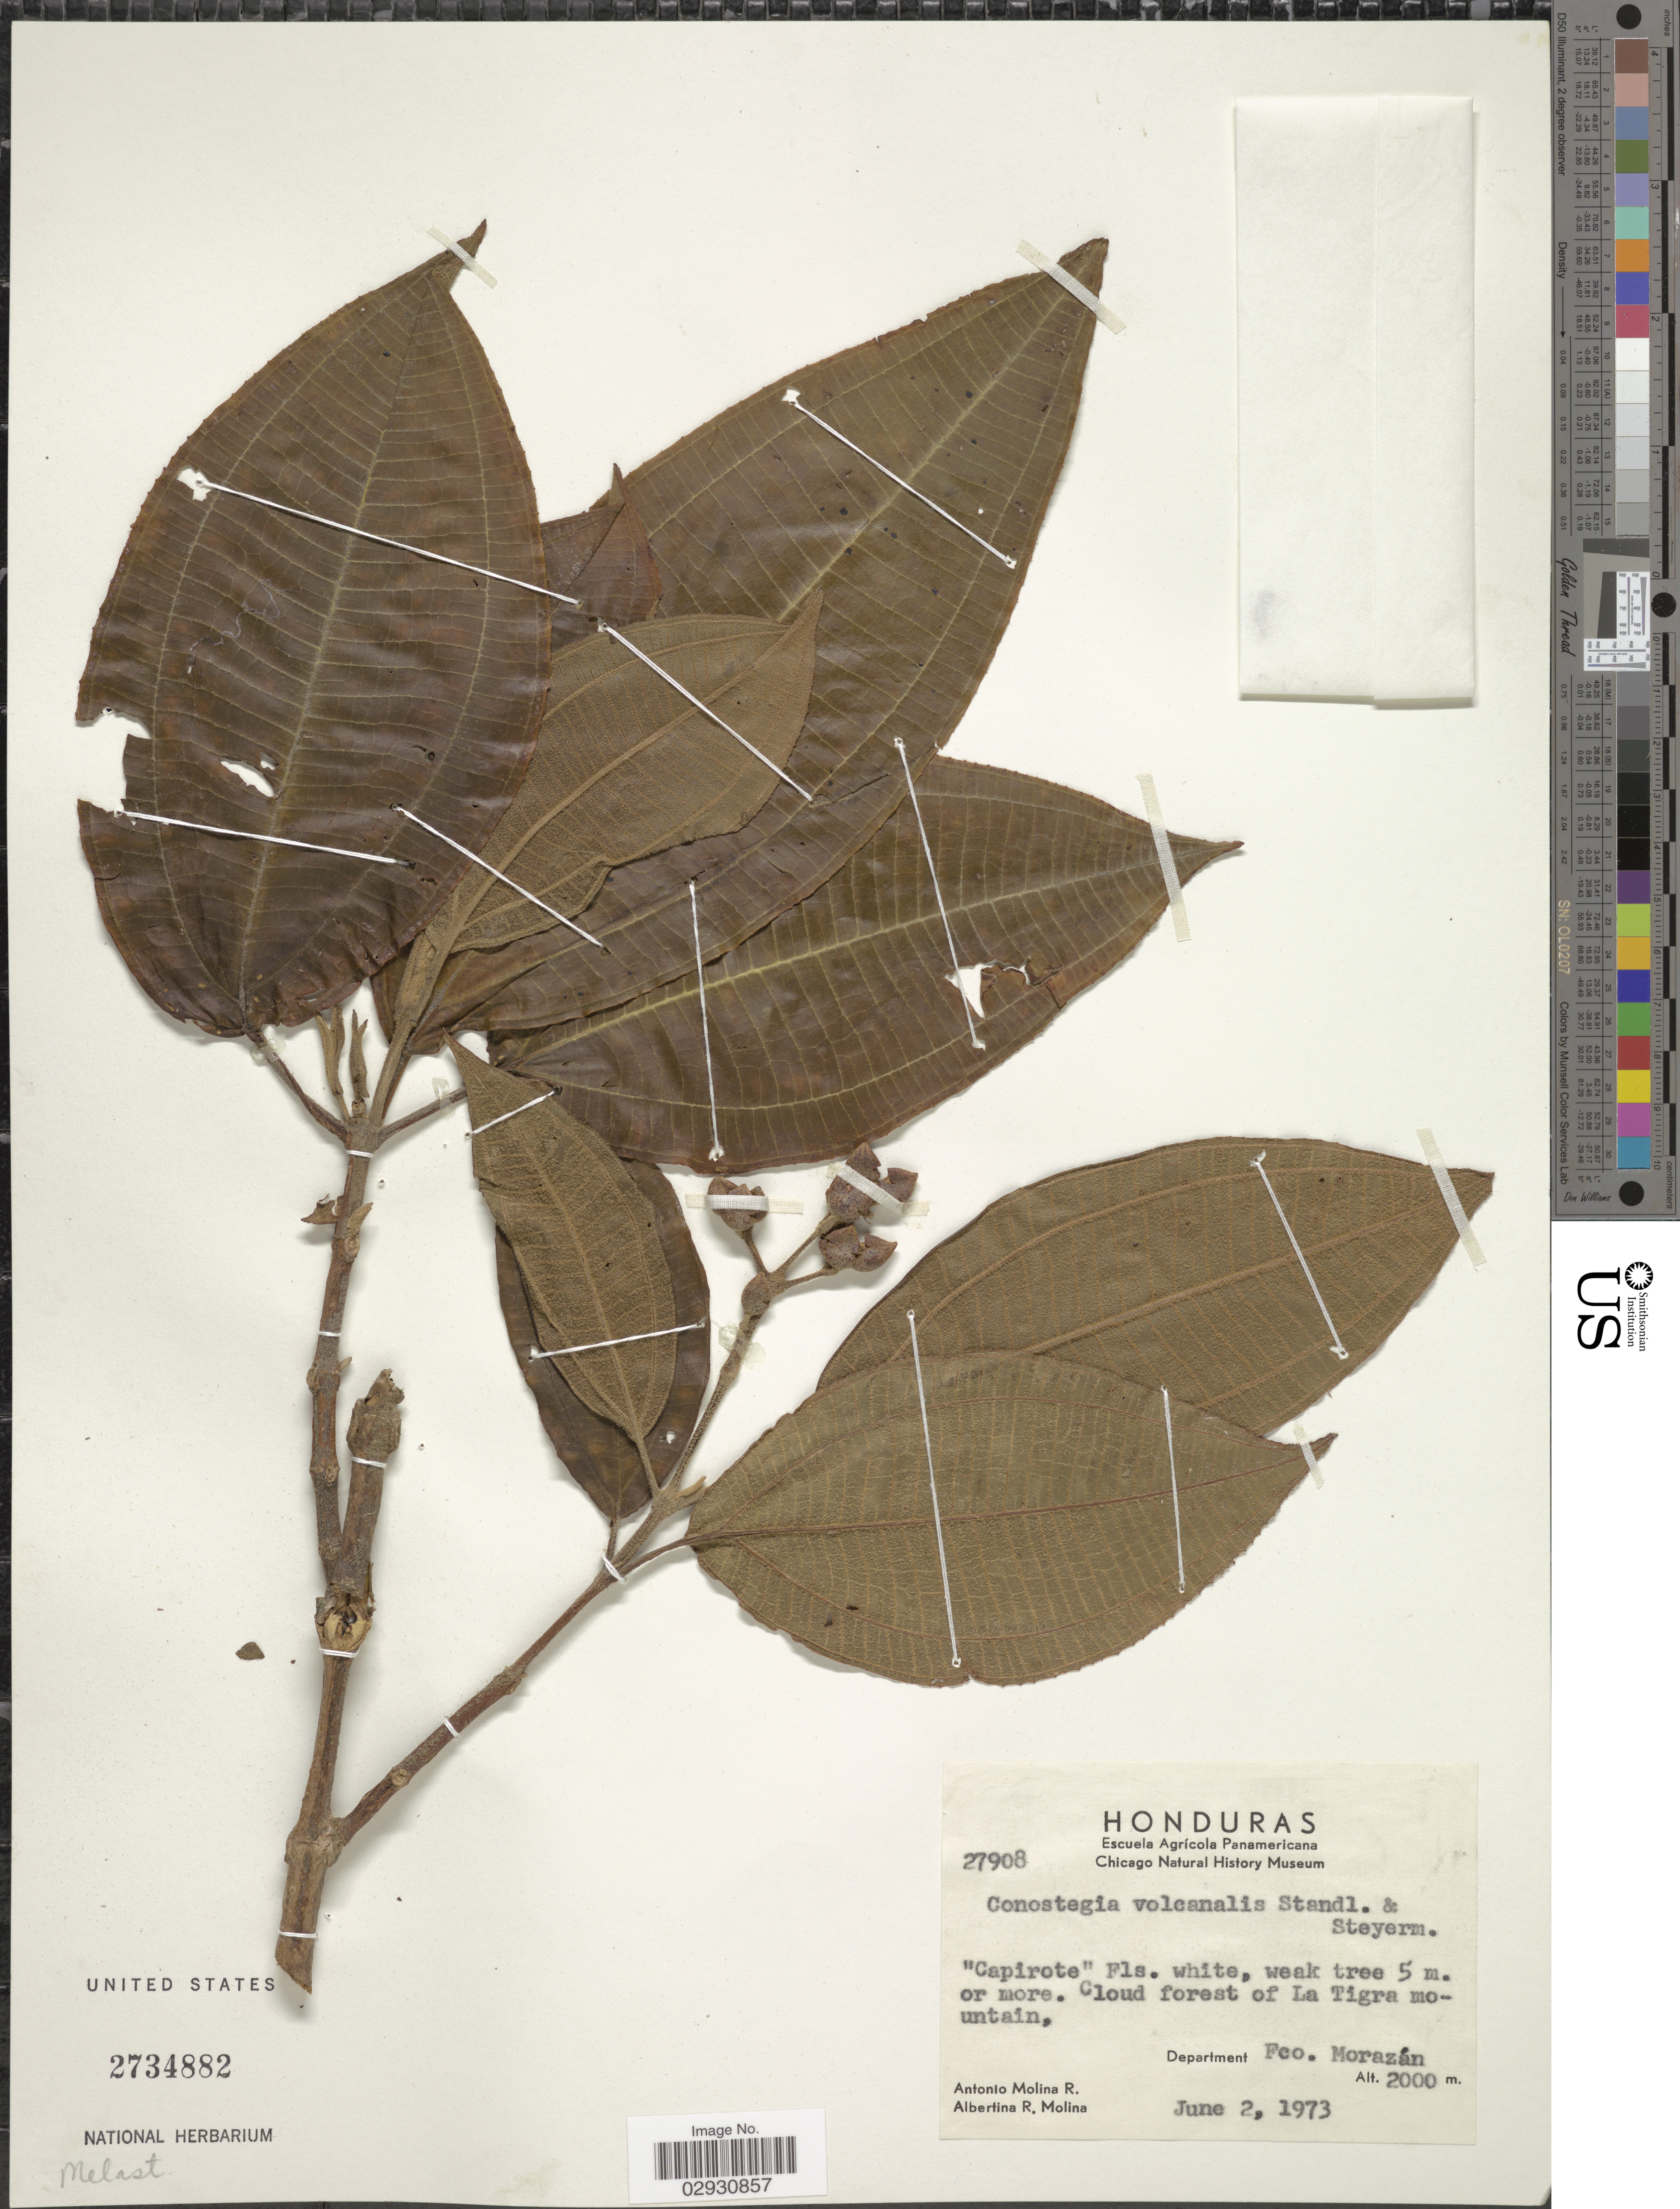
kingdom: Plantae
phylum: Tracheophyta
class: Magnoliopsida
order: Myrtales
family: Melastomataceae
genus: Conostegia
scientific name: Conostegia volcanalis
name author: Standl. & Steyerm.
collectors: A. Molina R. & A. R. Molina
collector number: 27908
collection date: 1973-06-02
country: Honduras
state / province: Fco. Morazán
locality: Cloud forest of La Tigra mountain, Department Fco. Morazán.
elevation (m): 2000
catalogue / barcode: US 2734882